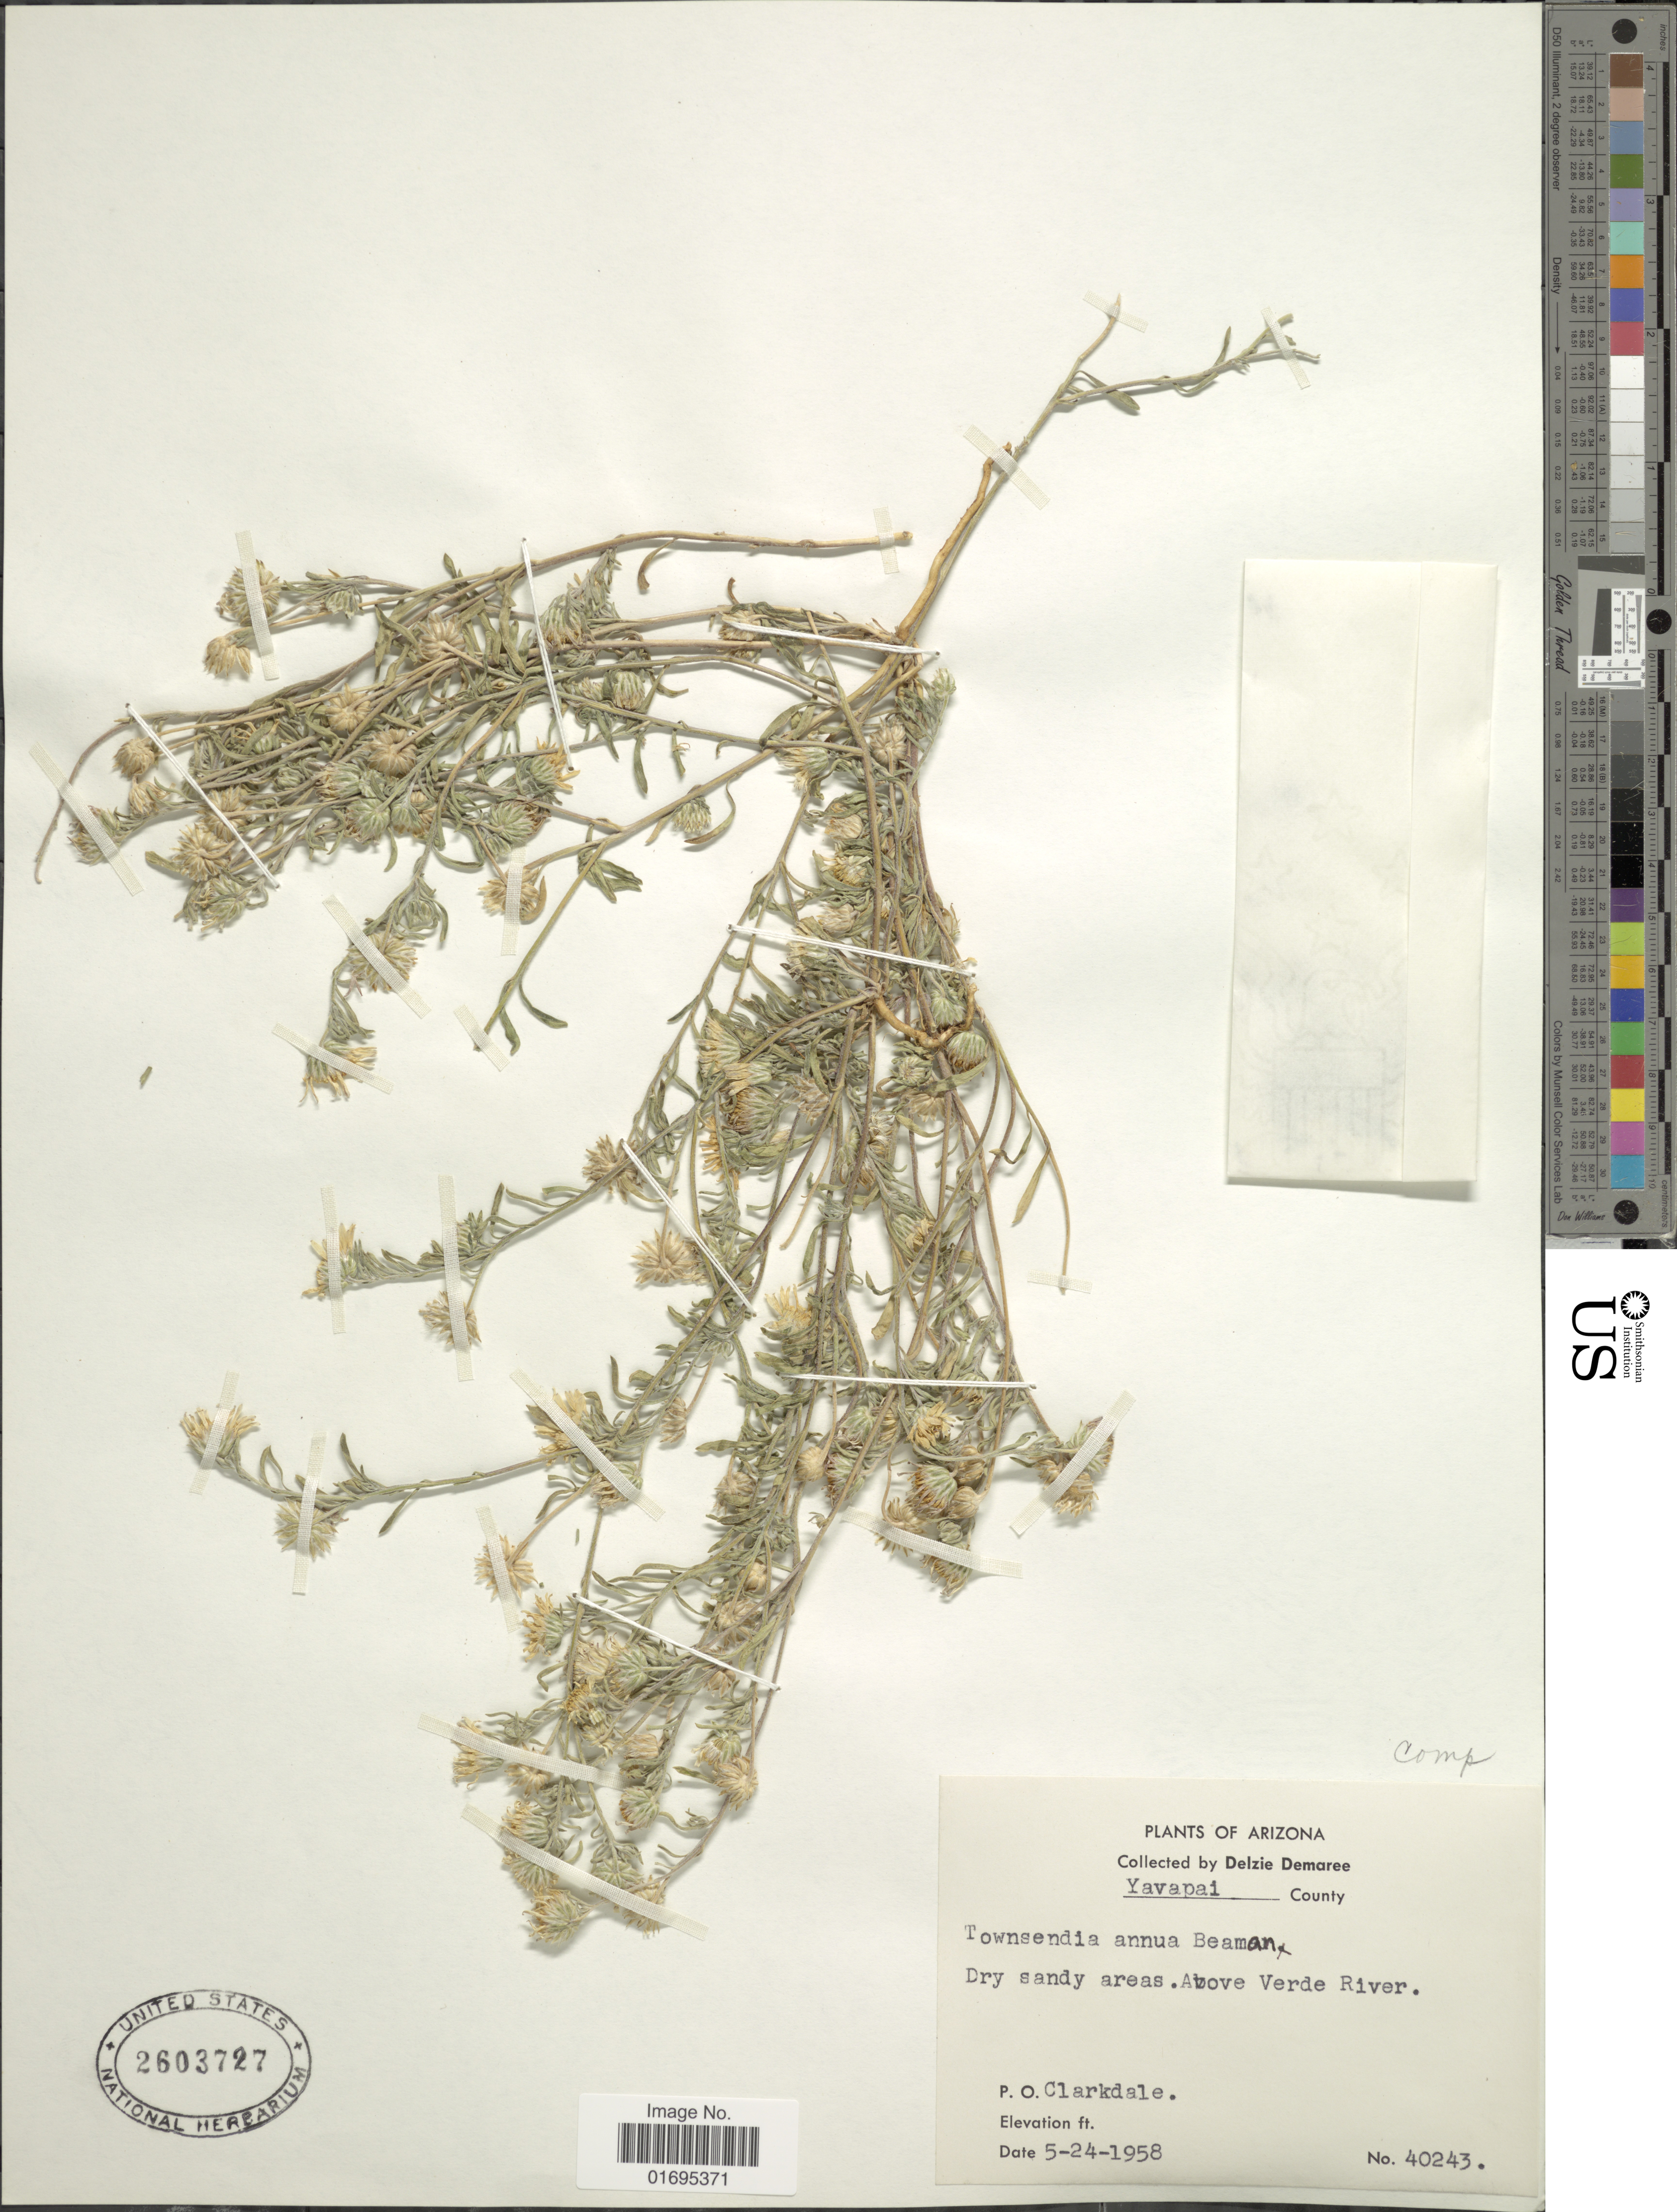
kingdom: Plantae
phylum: Tracheophyta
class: Magnoliopsida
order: Asterales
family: Asteraceae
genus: Townsendia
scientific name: Townsendia annua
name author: Beaman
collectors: D. Demaree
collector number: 40243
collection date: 1958-05-24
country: United States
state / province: Arizona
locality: Yavapai County, dry sandy areas, above Verde River, P.O. Clarkdale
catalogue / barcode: US 2603727